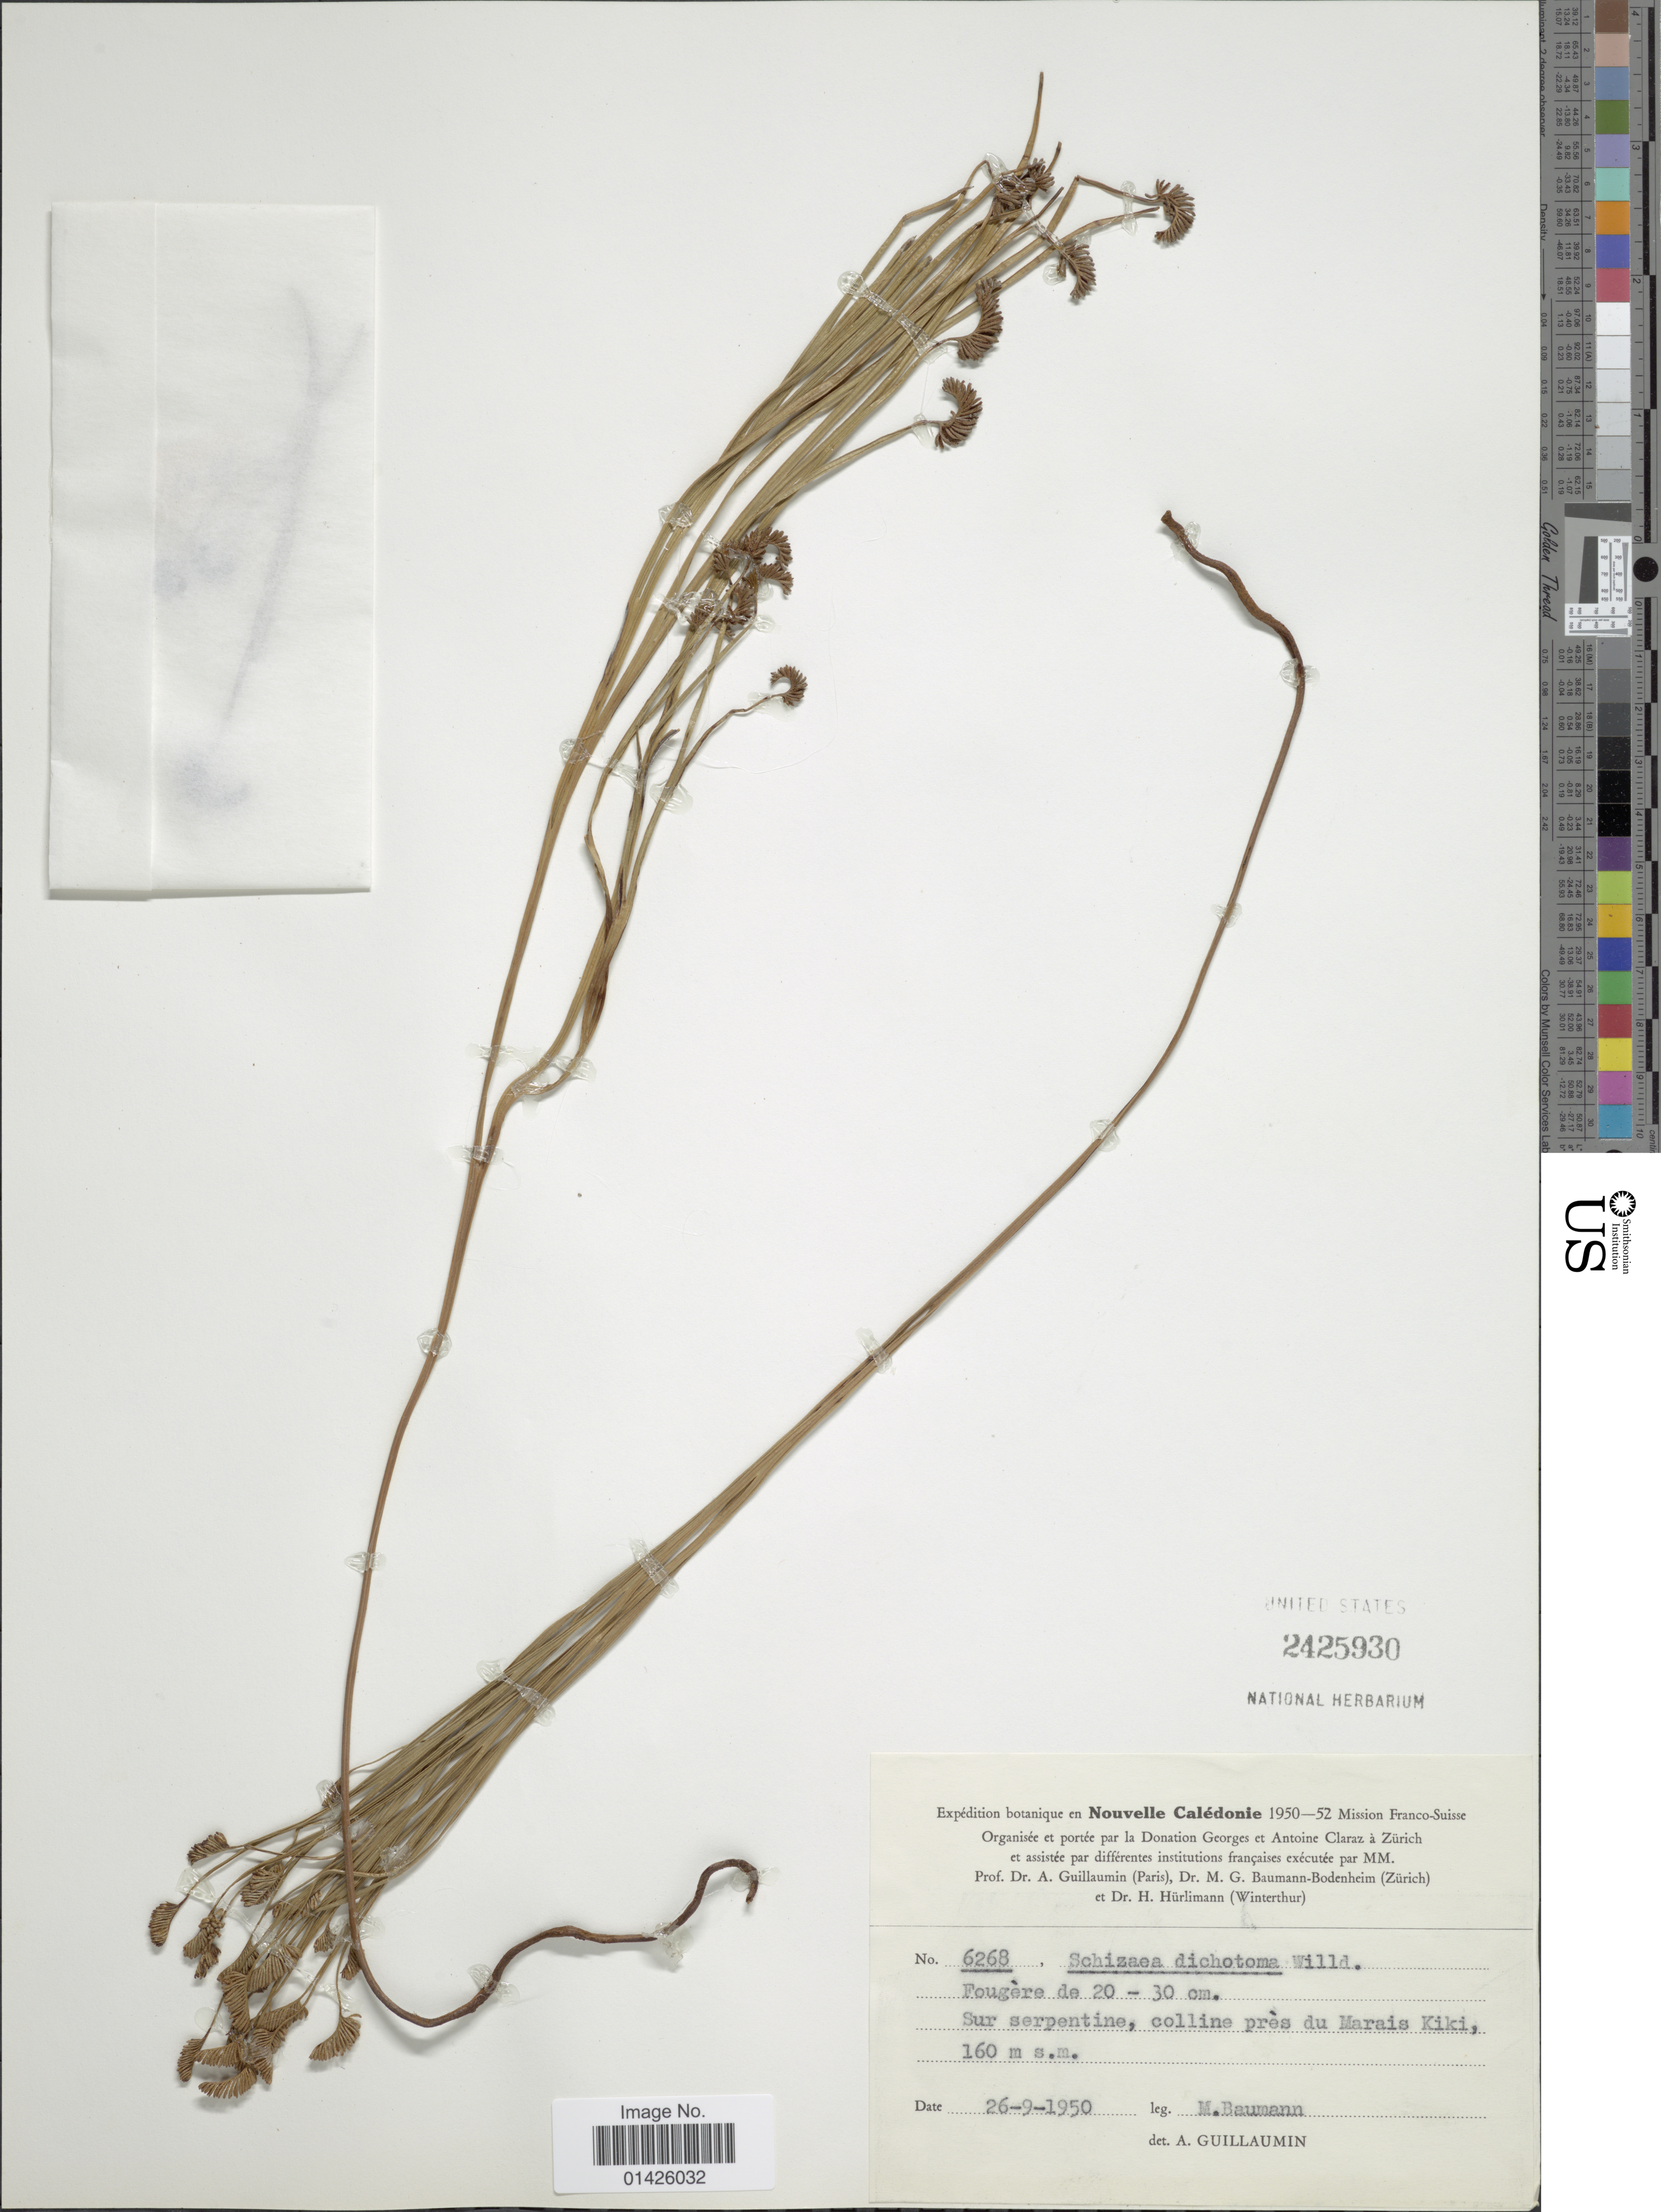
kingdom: Plantae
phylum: Tracheophyta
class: Polypodiopsida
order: Schizaeales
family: Schizaeaceae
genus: Schizaea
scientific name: Schizaea dichotoma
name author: (L.) J. Sm.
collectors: M. Baumann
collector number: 6268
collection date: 1950-09-26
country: New Caledonia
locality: Sur serpentine, colline près du Marais Kiki,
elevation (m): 160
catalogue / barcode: US 2425930